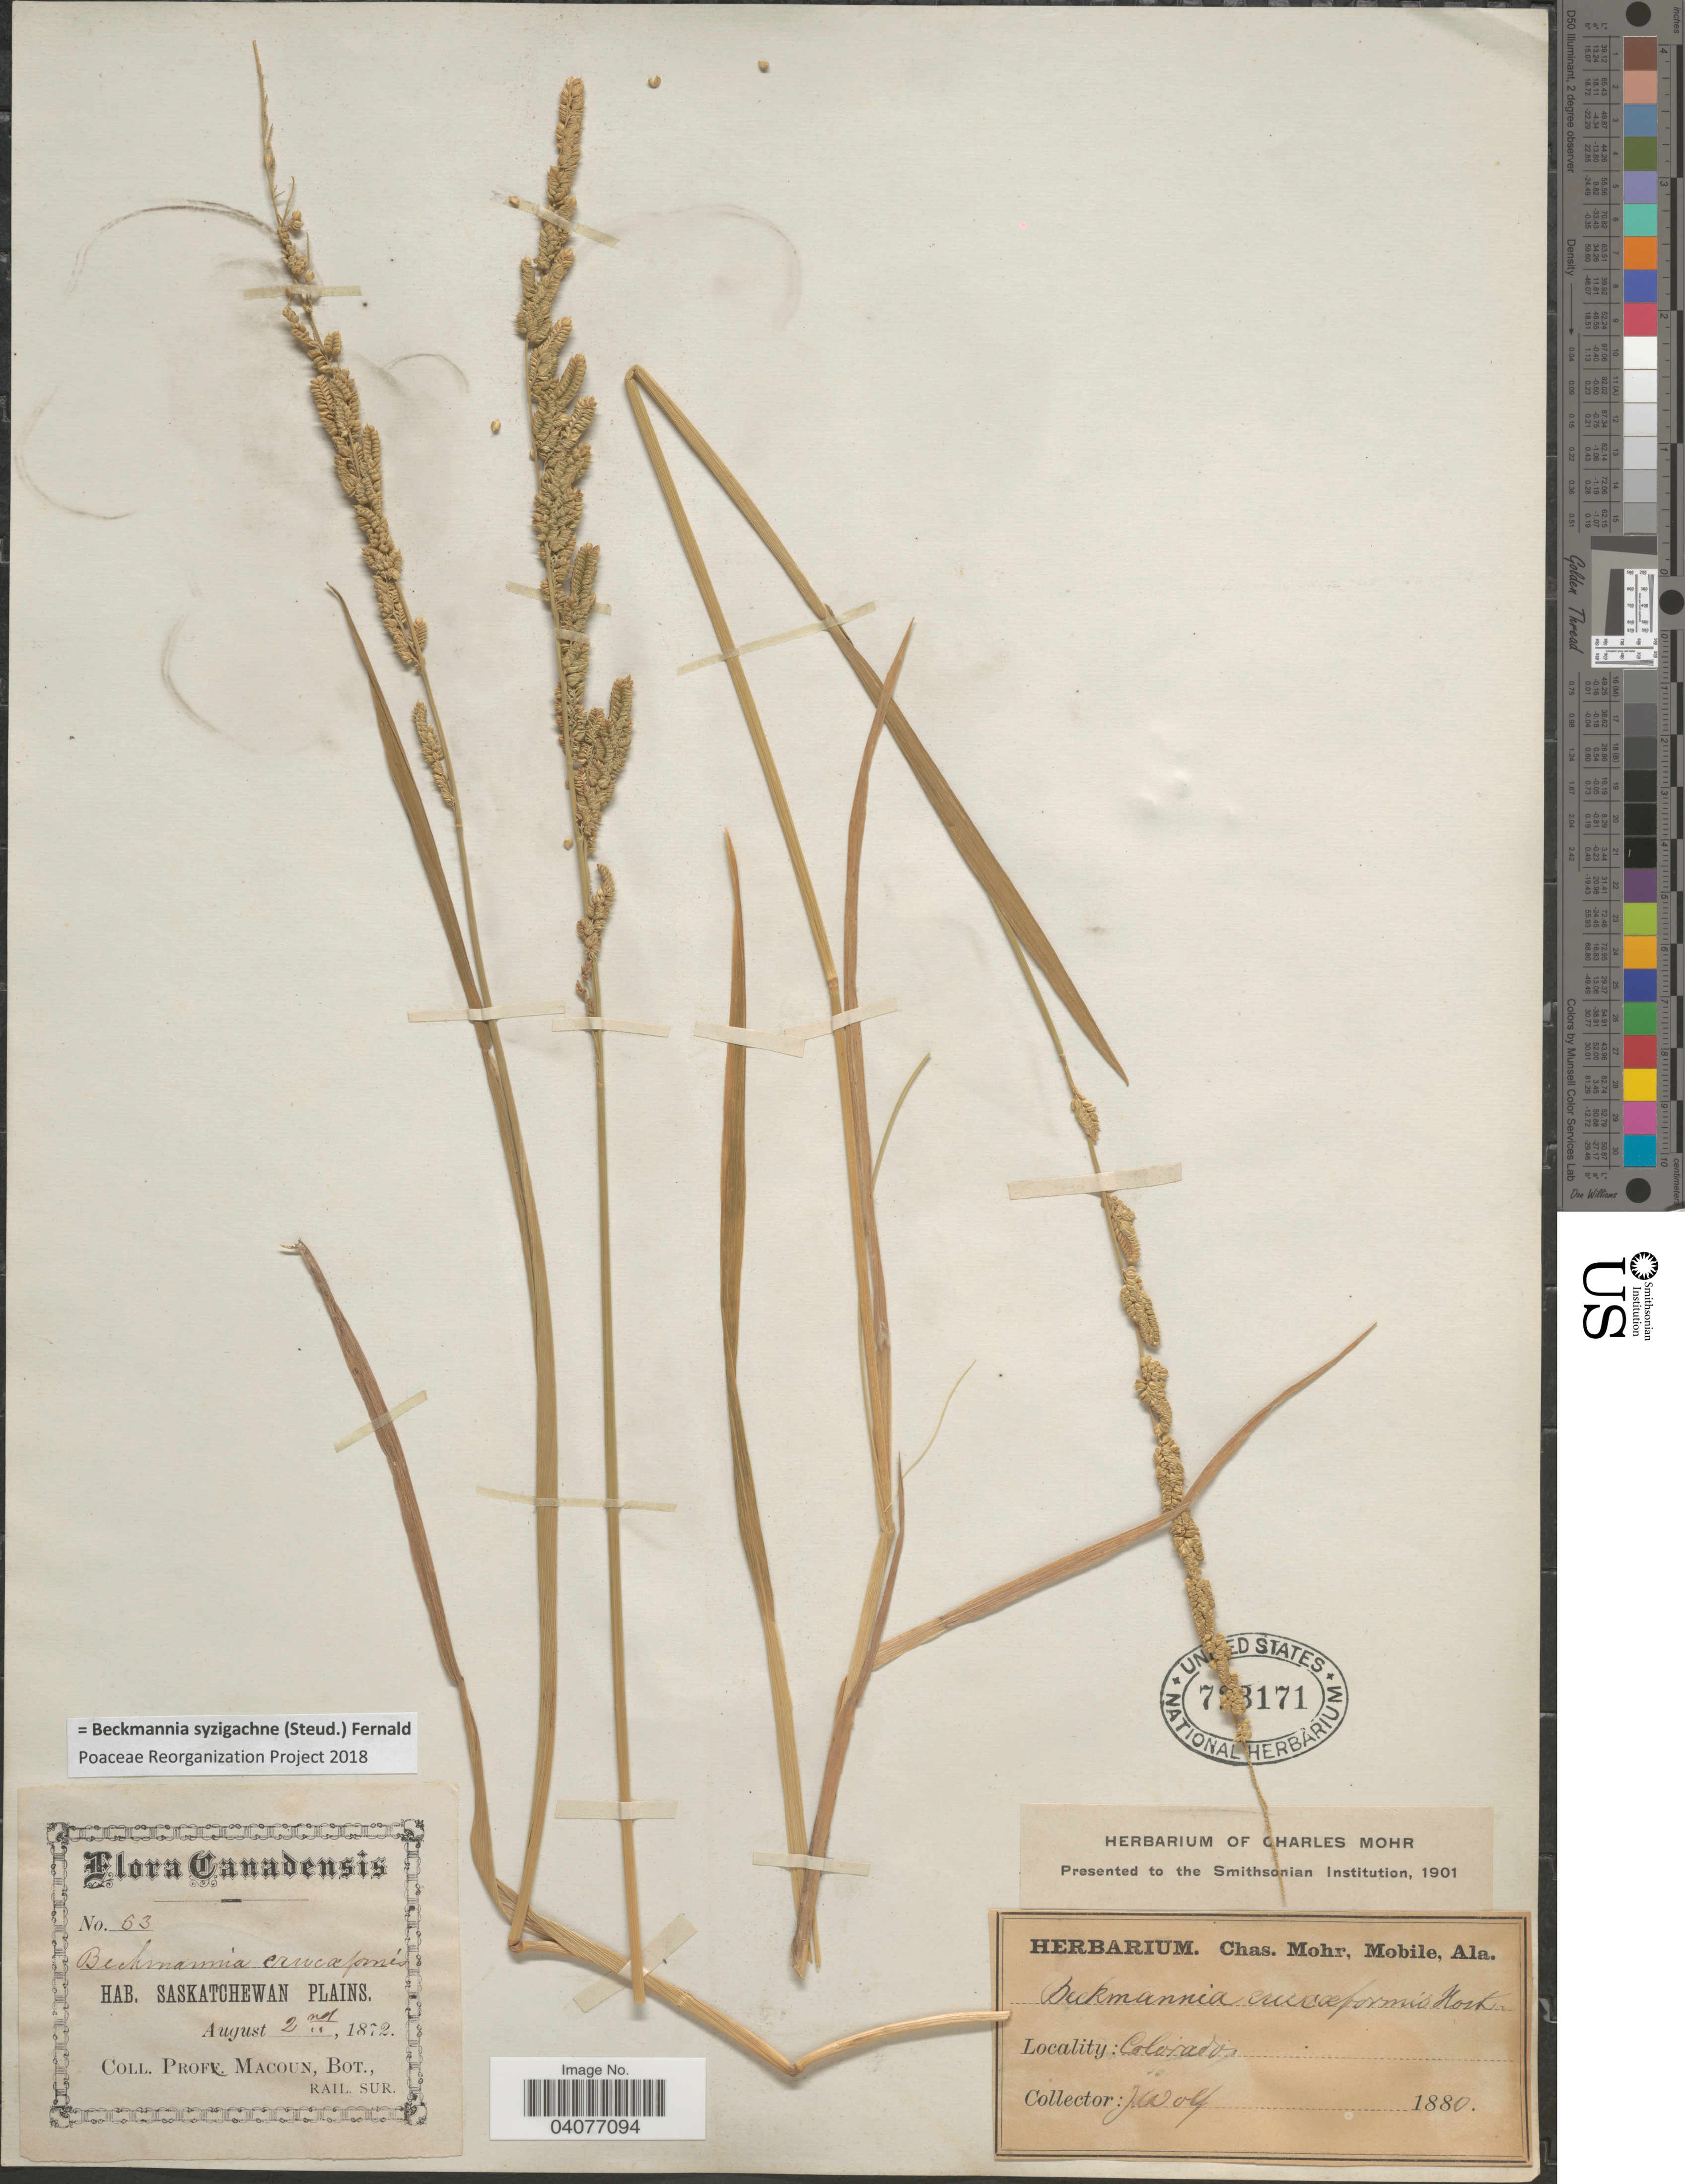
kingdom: Plantae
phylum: Tracheophyta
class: Liliopsida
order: Poales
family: Poaceae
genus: Beckmannia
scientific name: Beckmannia syzigachne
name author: (Steud.) Fernald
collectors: J. Wolf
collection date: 1880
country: United States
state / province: Colorado